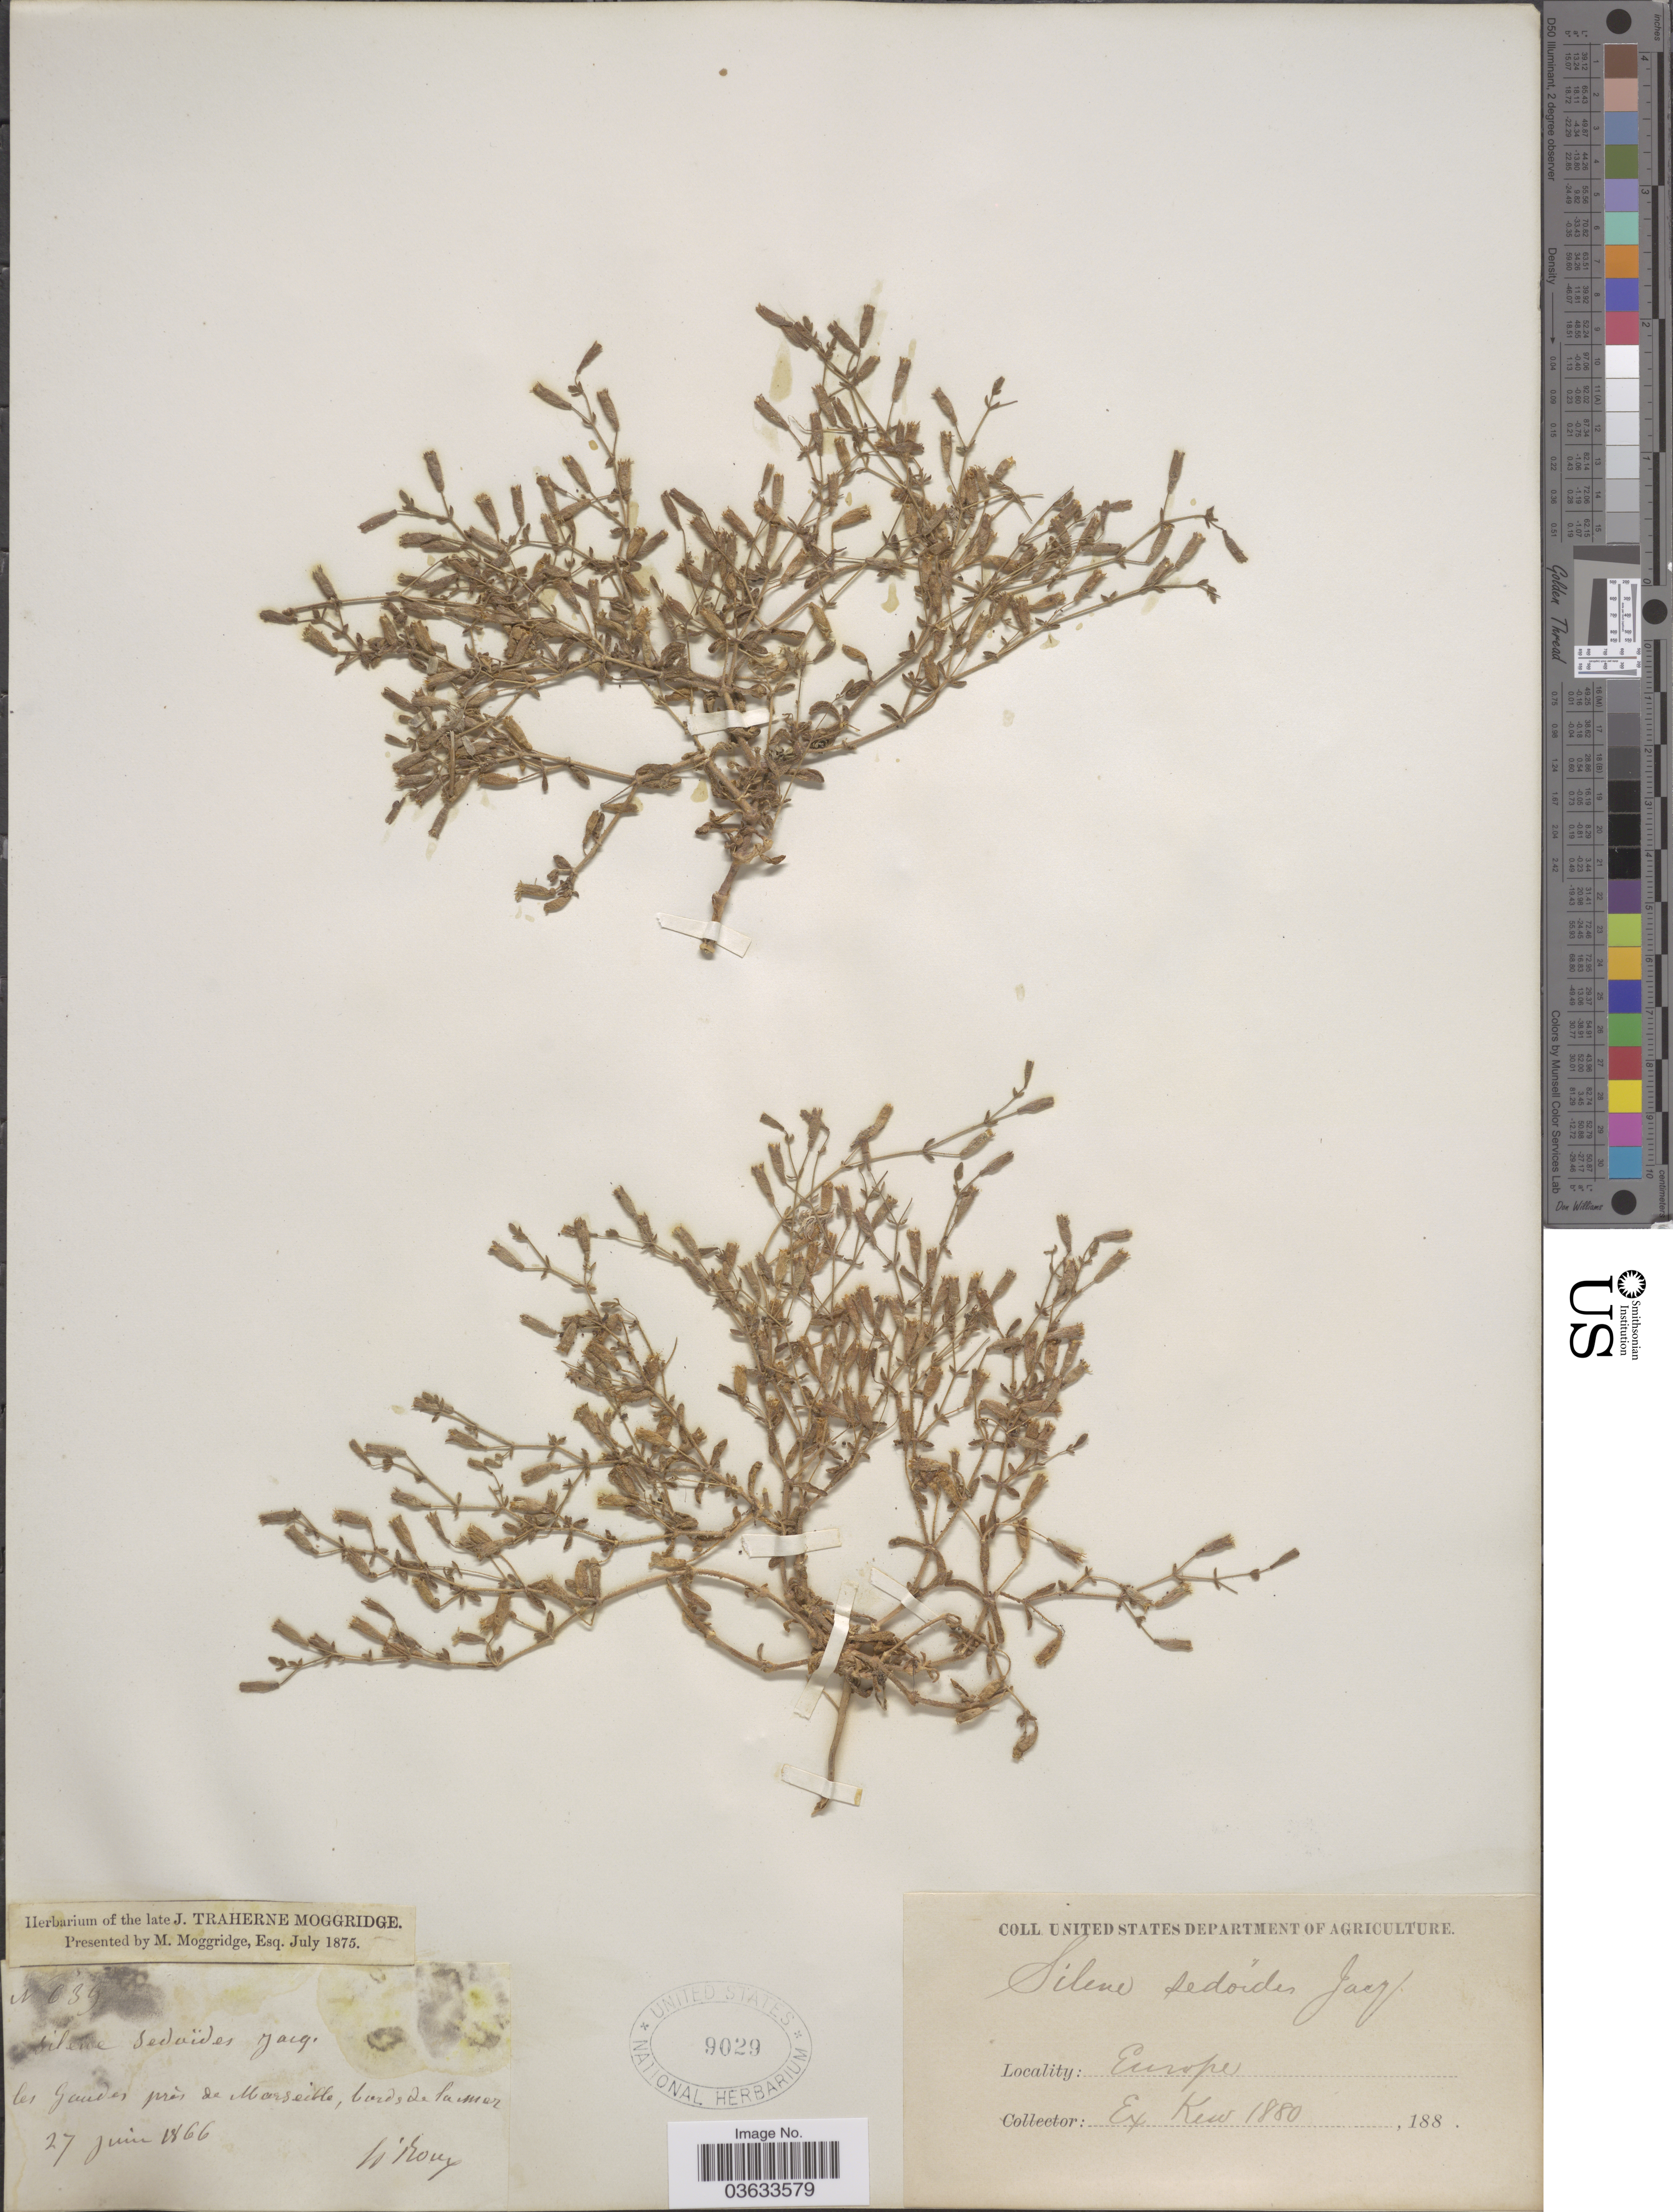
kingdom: Plantae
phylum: Tracheophyta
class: Magnoliopsida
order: Caryophyllales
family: Caryophyllaceae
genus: Silene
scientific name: Silene sedoides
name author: Poir.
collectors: N. Roux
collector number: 639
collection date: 1866-06-27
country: France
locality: Europe. Les gaudes près de Marseille, bords de la mer.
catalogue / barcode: US 9029